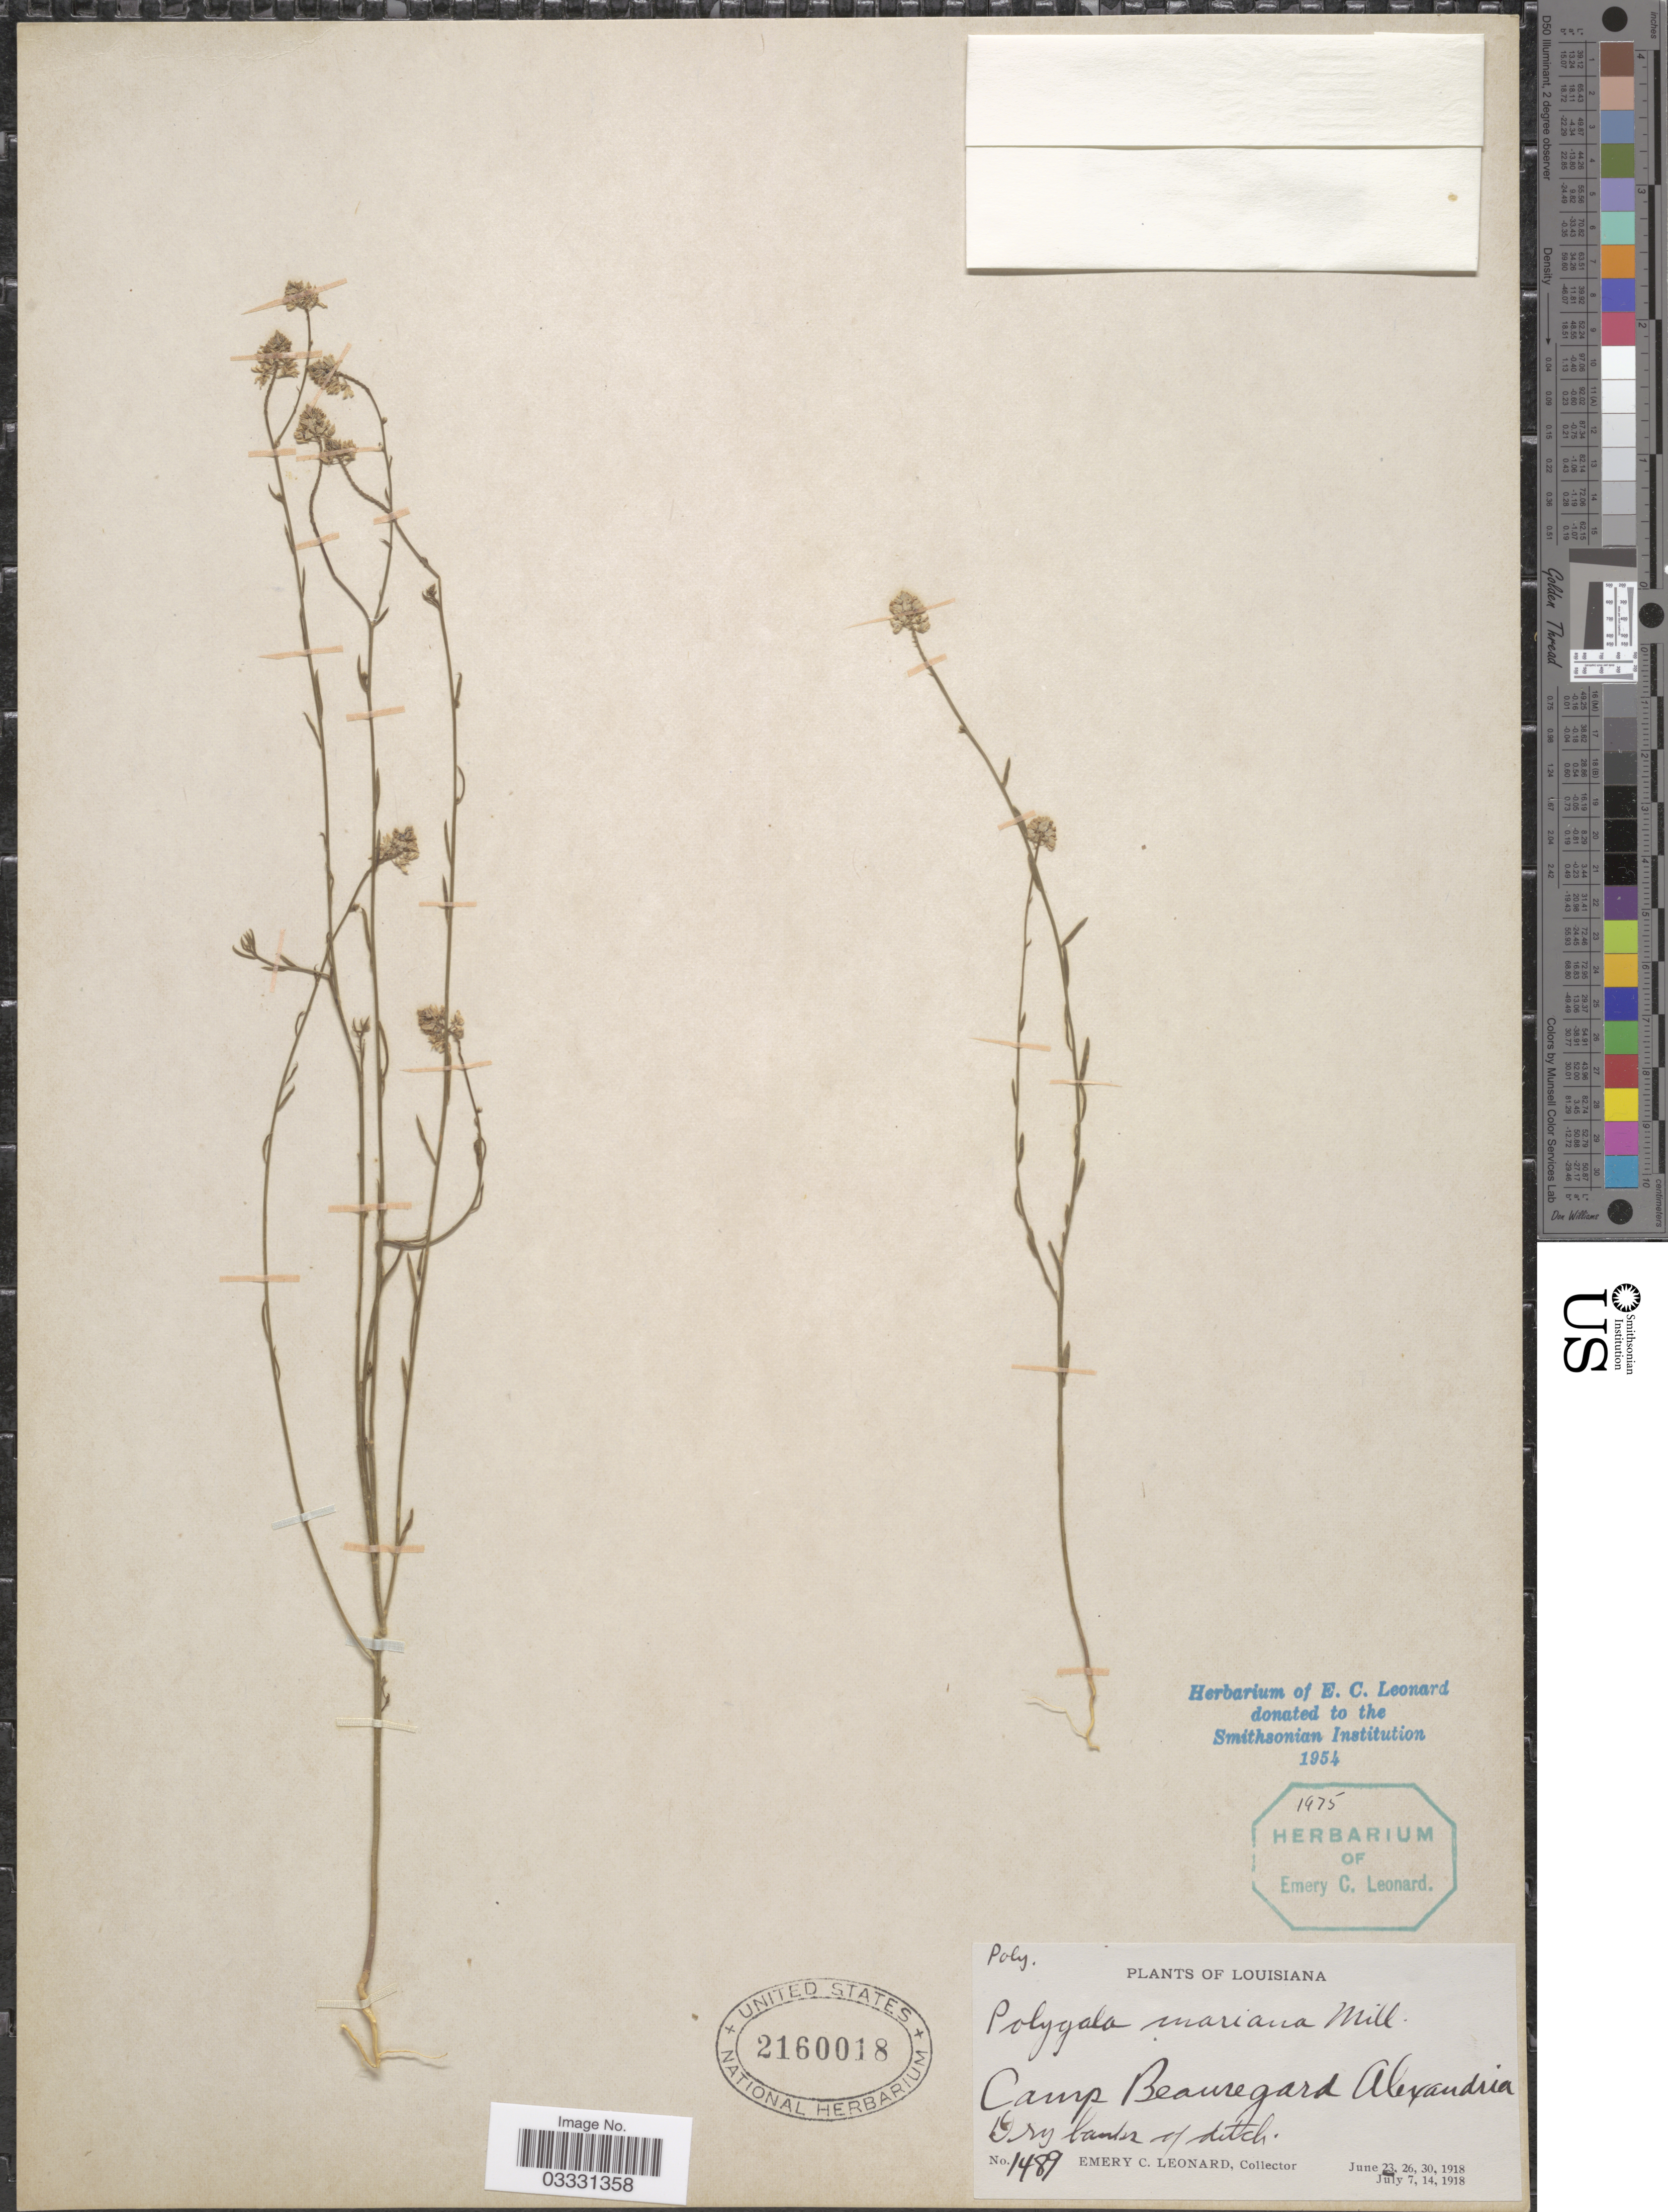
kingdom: Plantae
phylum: Tracheophyta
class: Magnoliopsida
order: Fabales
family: Polygalaceae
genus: Polygala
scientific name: Polygala mariana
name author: Mill.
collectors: E. C. Leonard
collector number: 1489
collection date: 1918-06-23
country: United States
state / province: Louisiana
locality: Camp Beauregard Alexandria.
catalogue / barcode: US 2160018